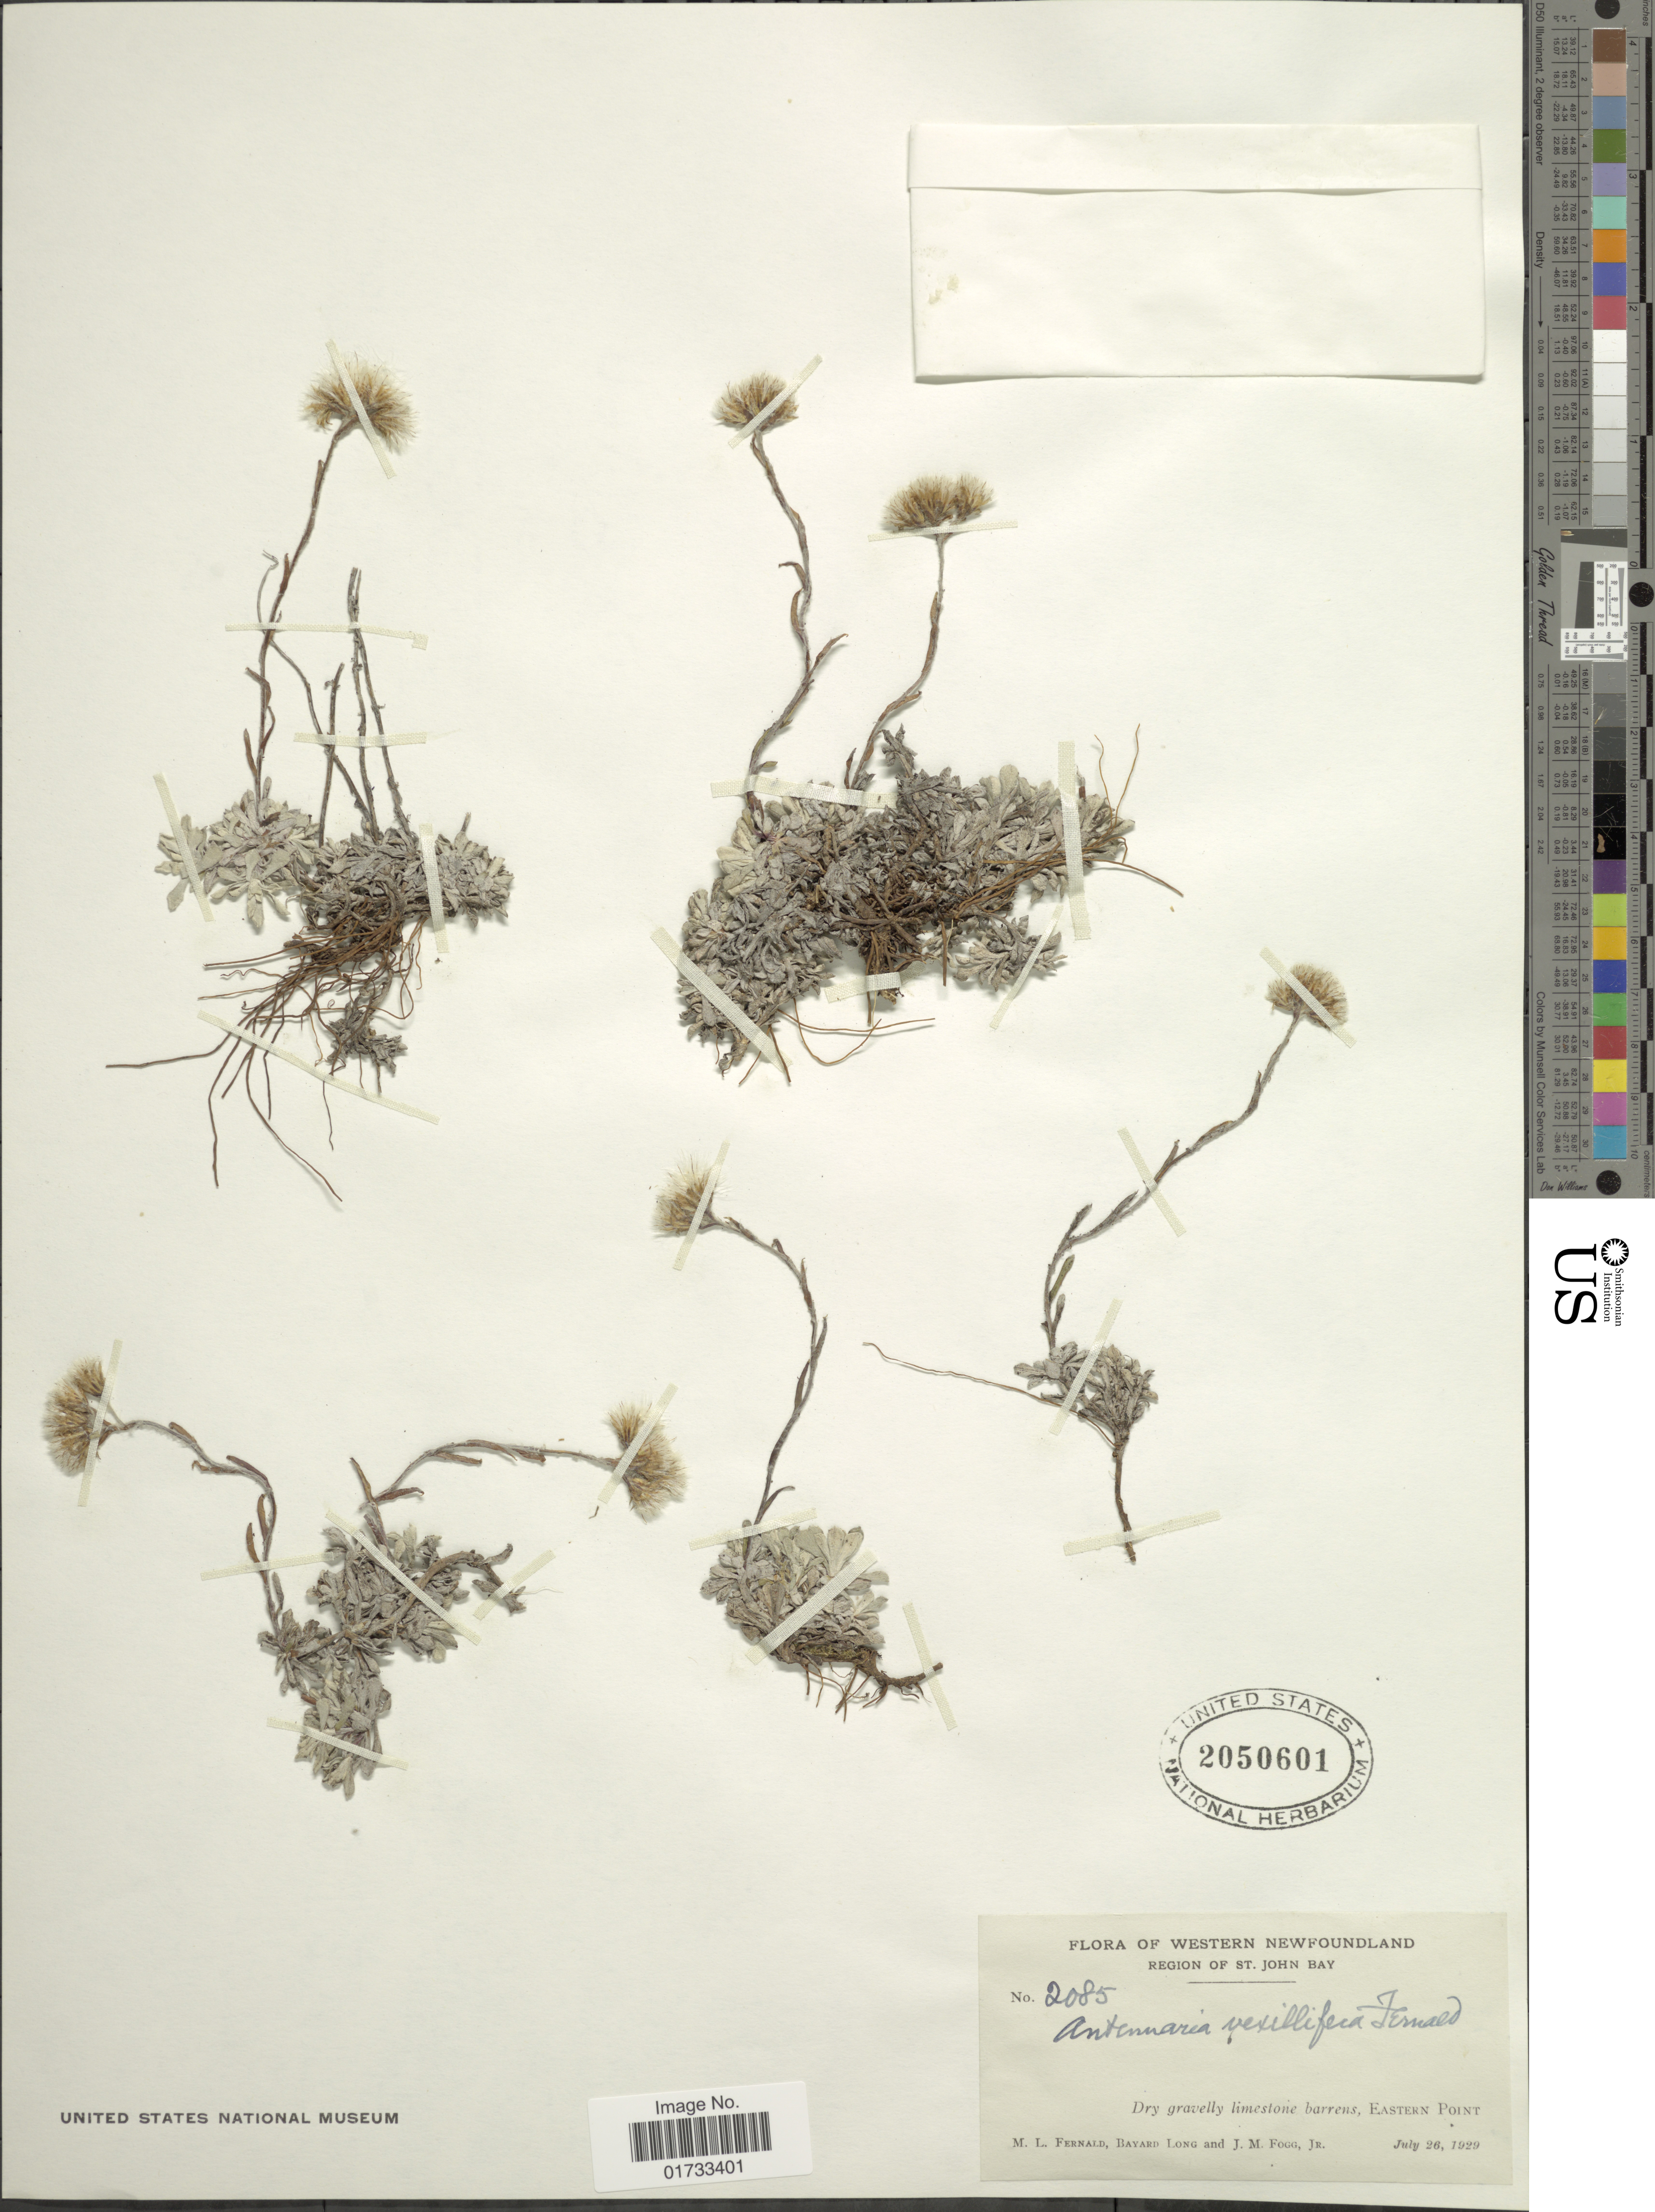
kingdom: Plantae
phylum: Tracheophyta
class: Magnoliopsida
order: Asterales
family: Asteraceae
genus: Antennaria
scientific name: Antennaria vexillifera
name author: Fernald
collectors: M. L. Fernald, B. Long & J. Fogg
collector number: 2085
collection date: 1929-07-26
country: Canada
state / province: Newfoundland and Labrador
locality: Western Newfoundland, Region of St. John Bay, dry gravelly limestone barrens, Eastern Point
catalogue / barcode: US 2050601